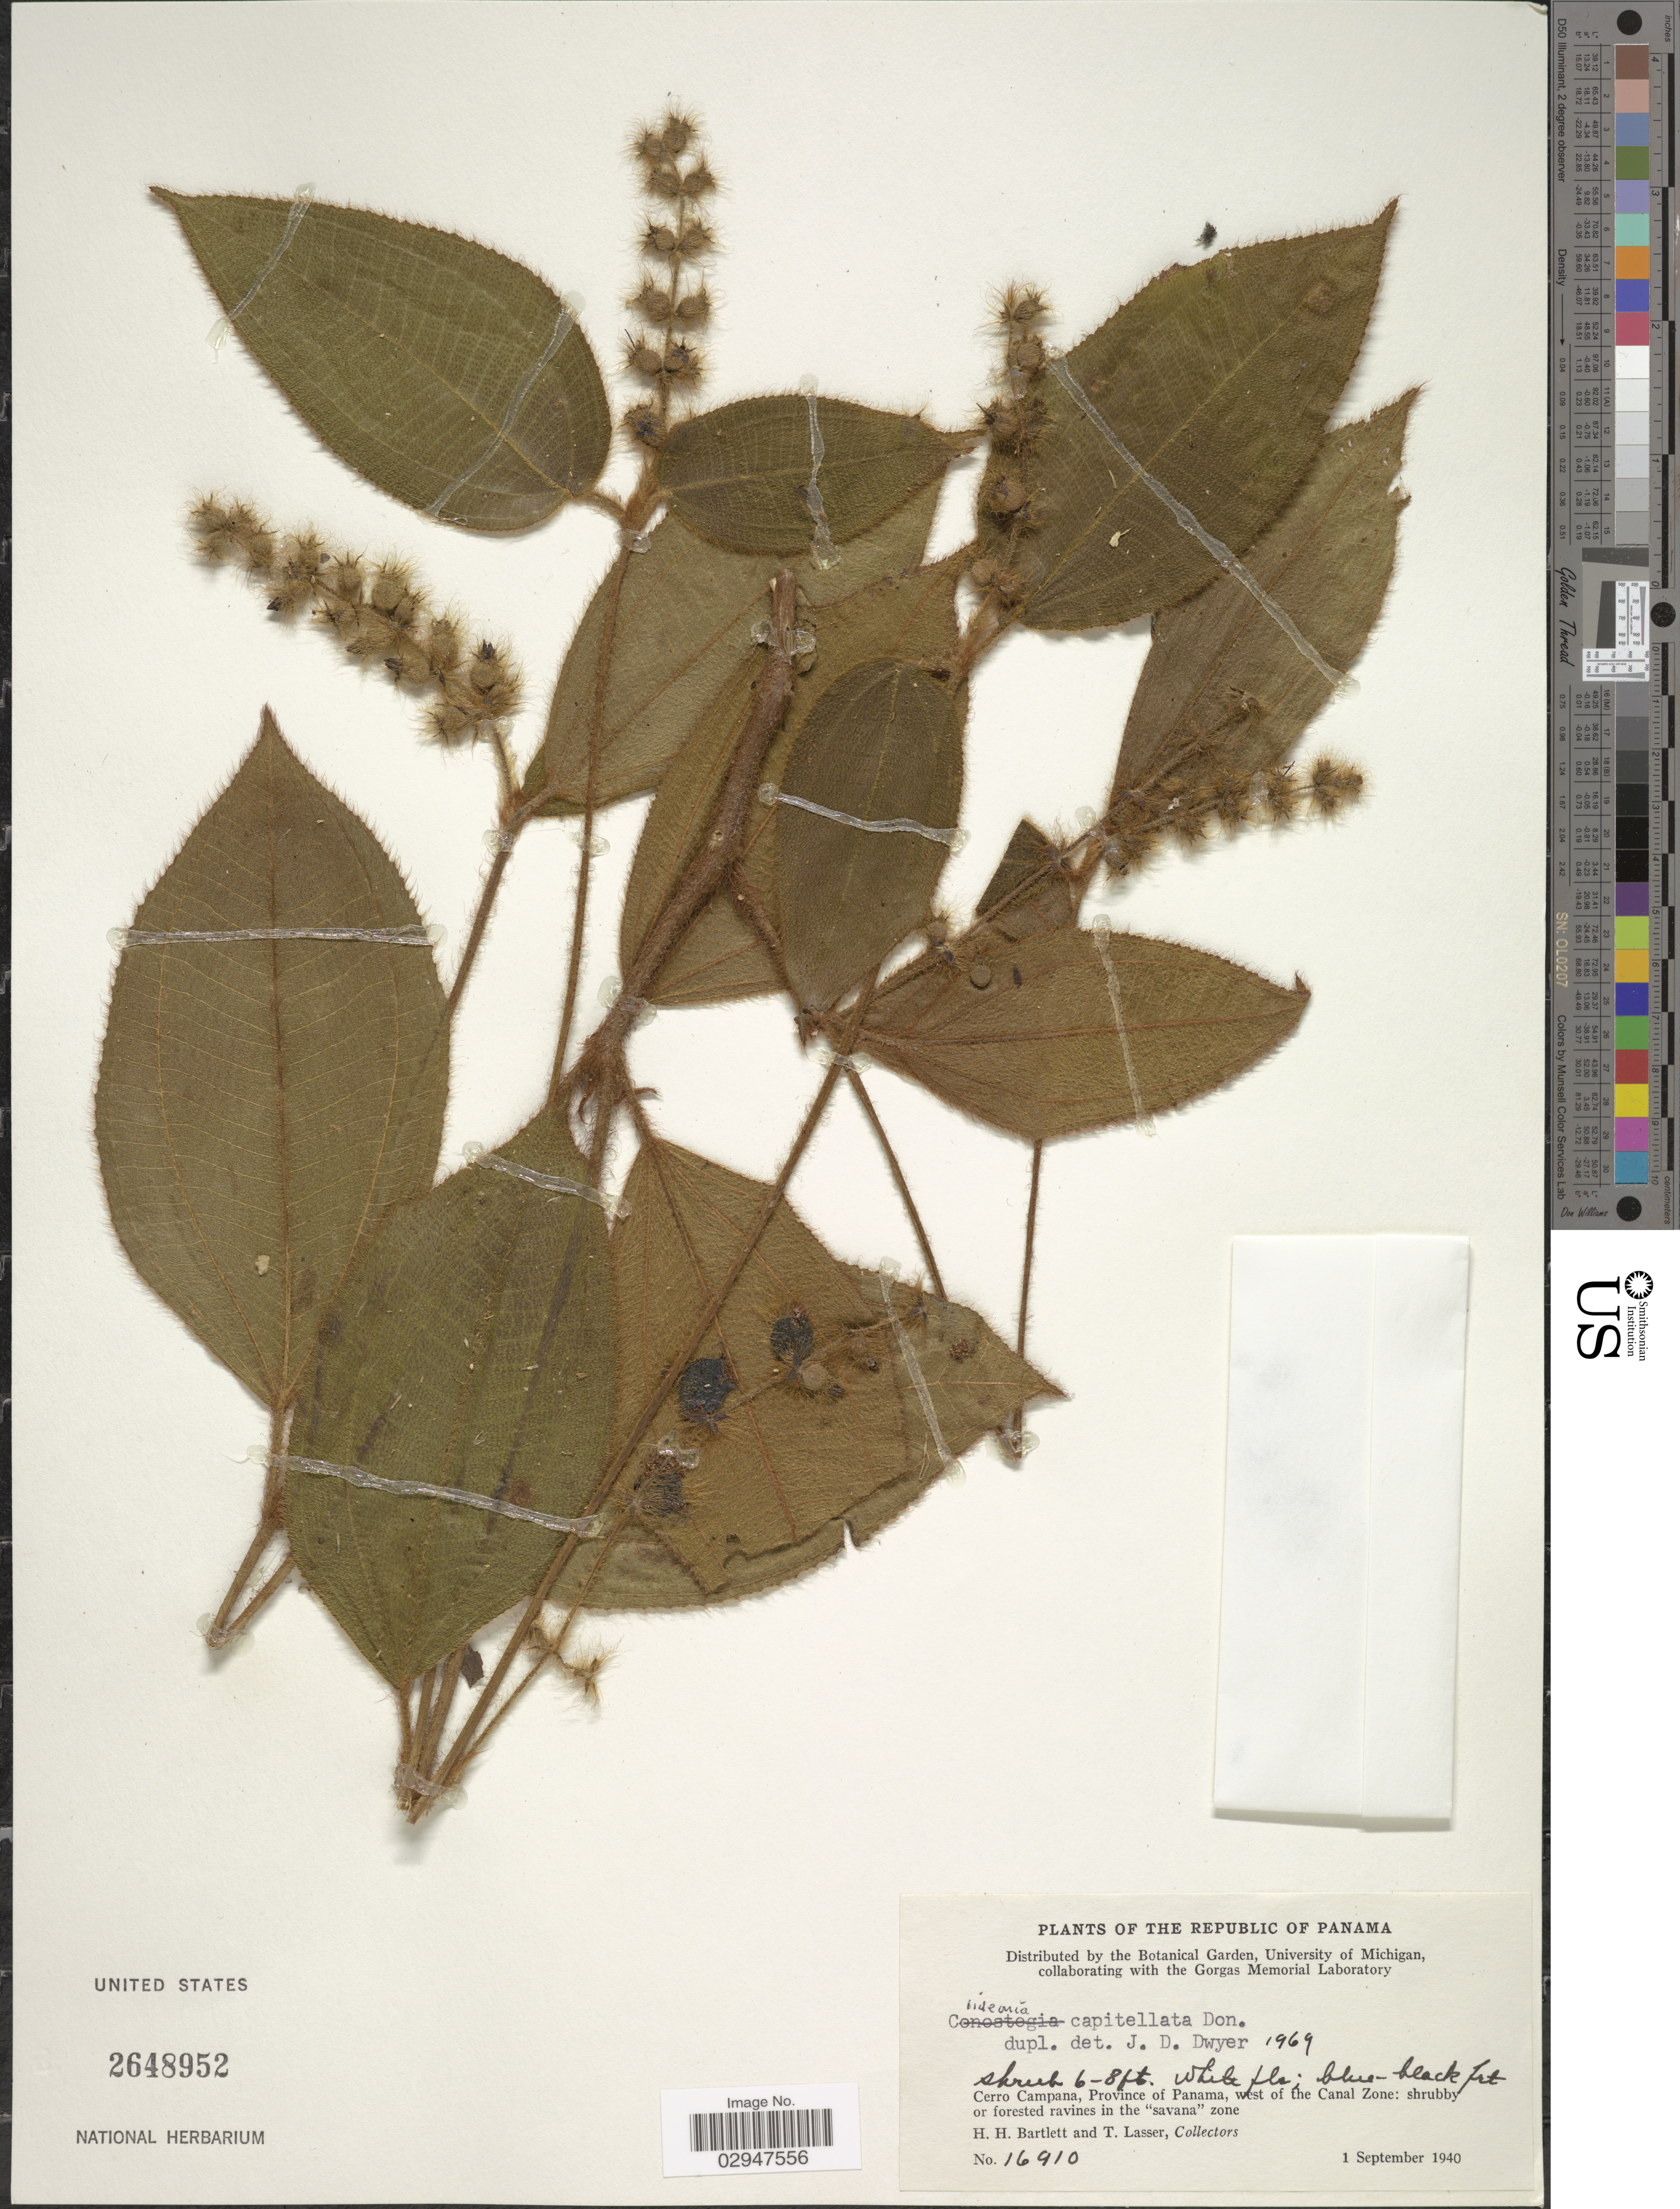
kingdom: Plantae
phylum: Tracheophyta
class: Magnoliopsida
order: Myrtales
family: Melastomataceae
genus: Clidemia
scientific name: Clidemia capitellata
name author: (Bonpl.) D. Don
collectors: H. H. Bartlett & T. Lasser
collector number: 16910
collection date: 1940-09-01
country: Panama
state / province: Panamá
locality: Cerro Campana, west of the Canal Zone.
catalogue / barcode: US 2648952